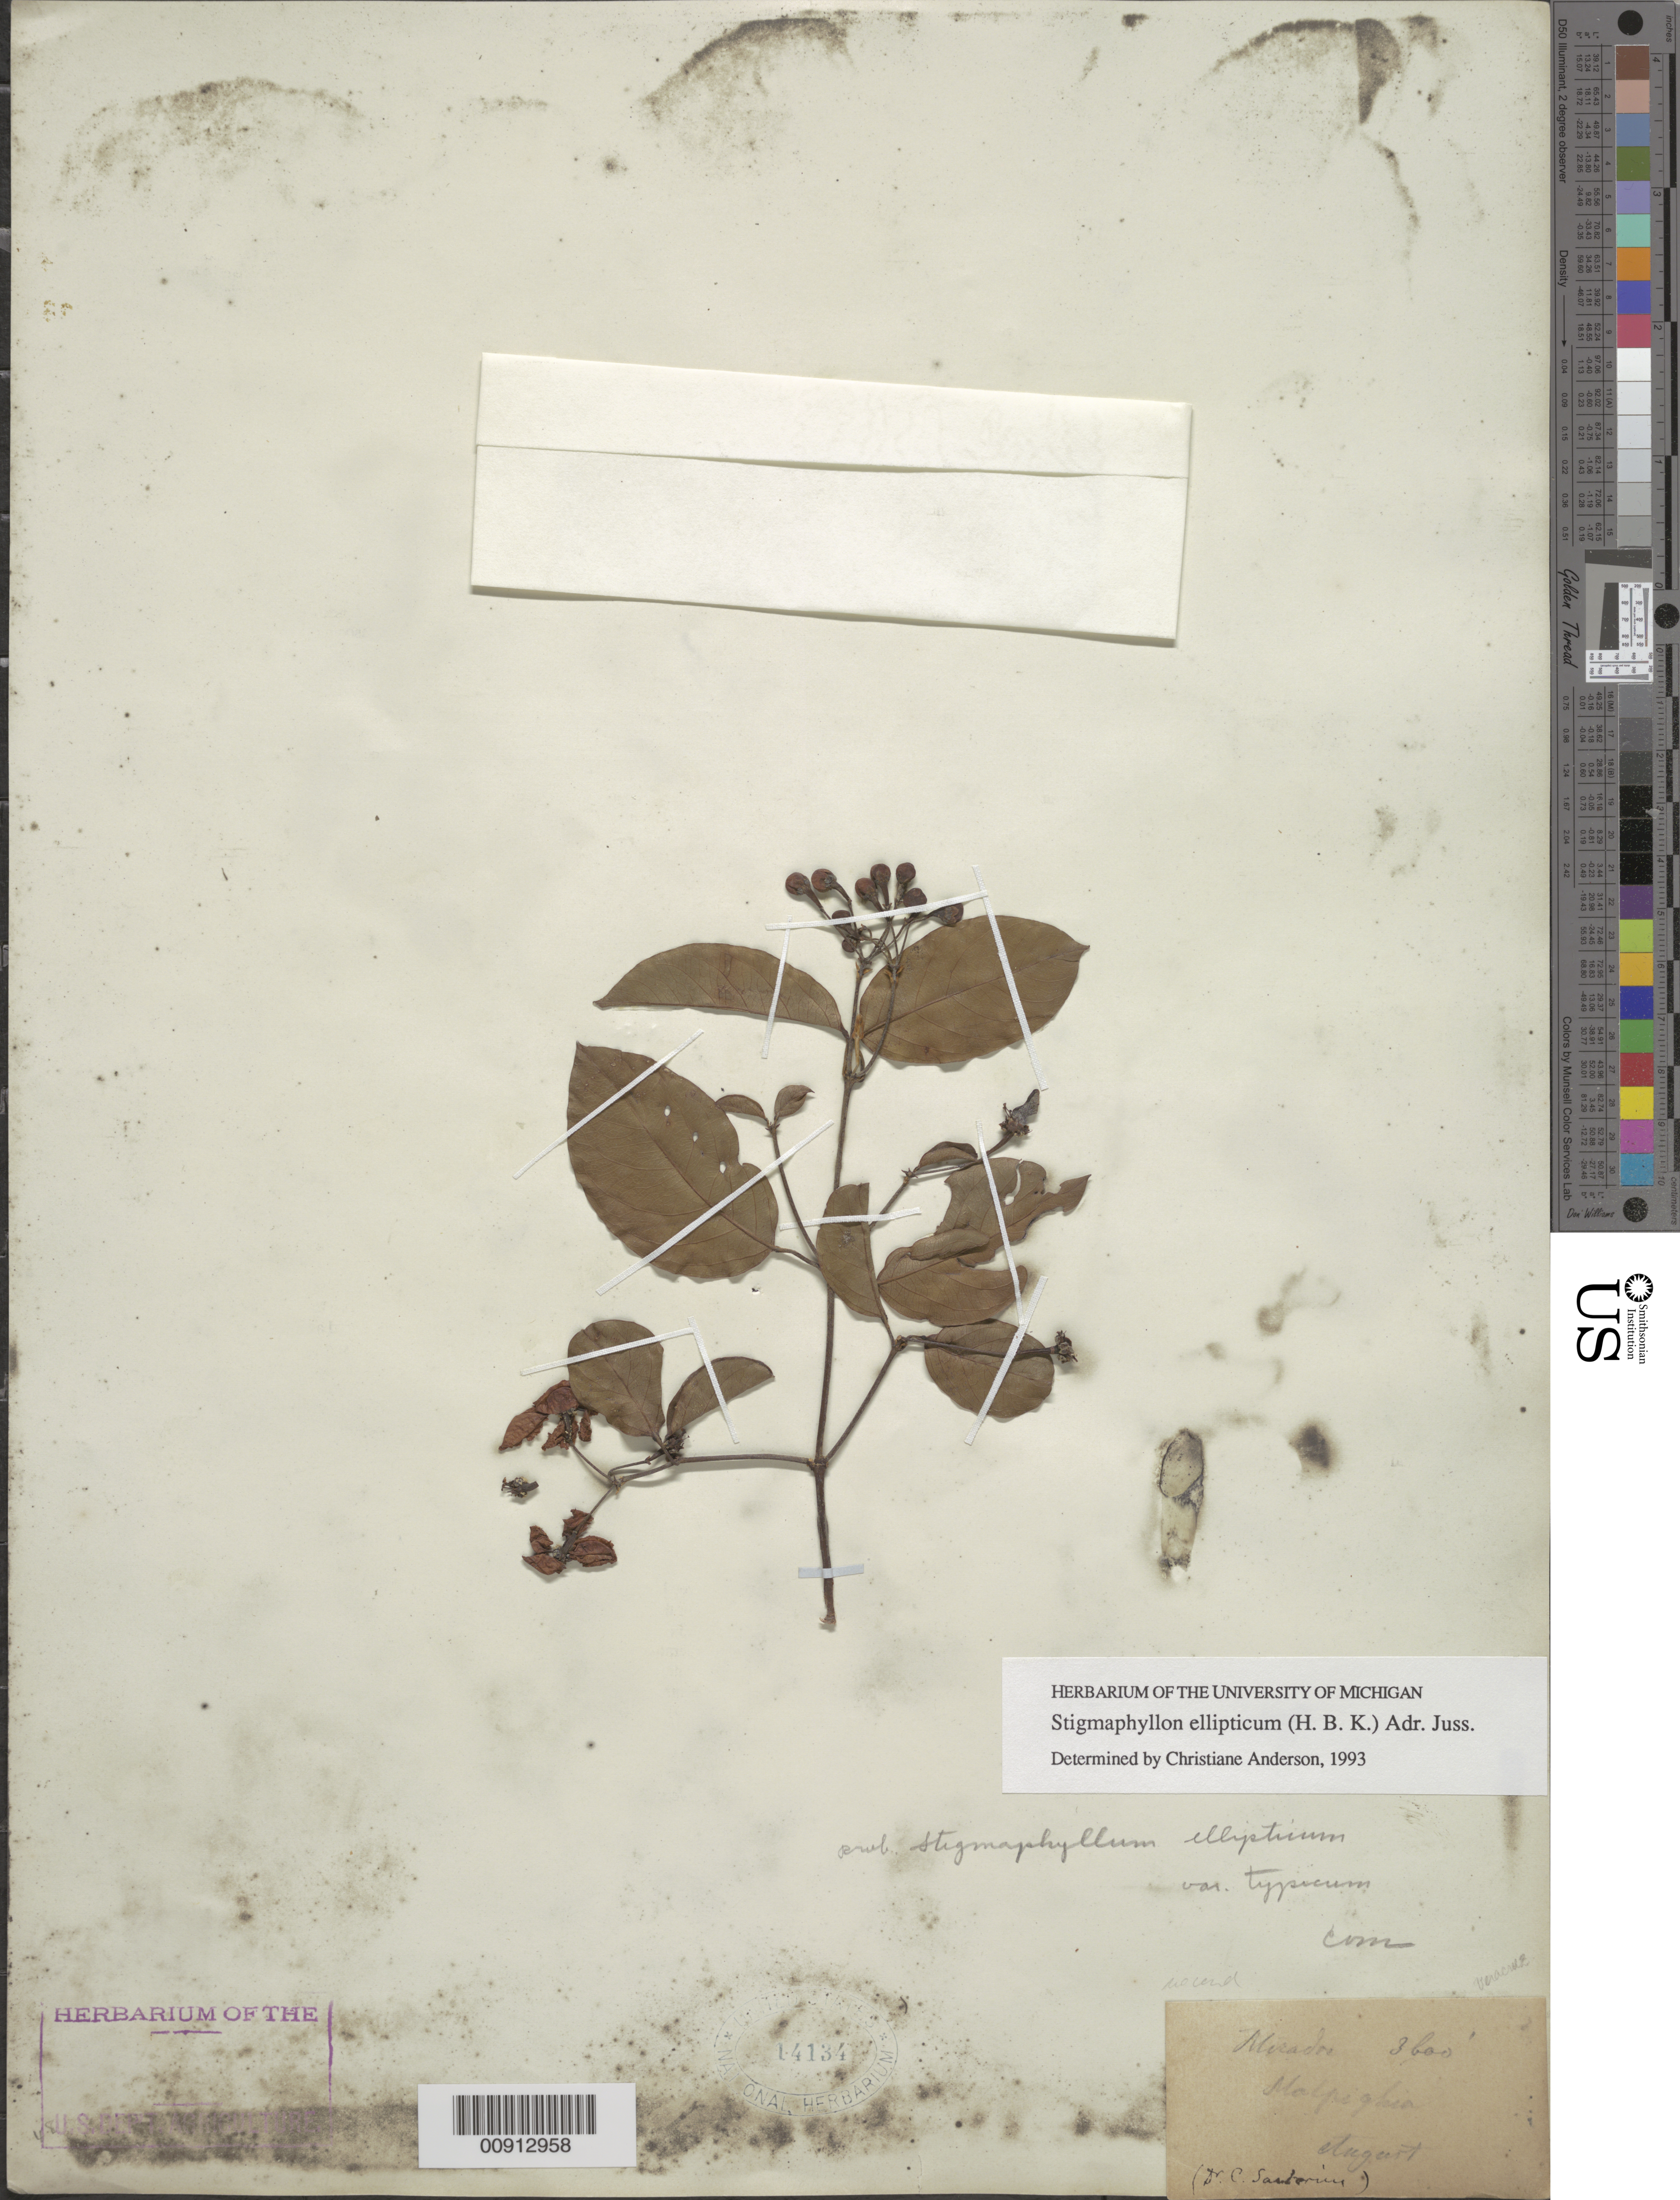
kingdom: Plantae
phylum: Tracheophyta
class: Magnoliopsida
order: Malpighiales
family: Malpighiaceae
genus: Stigmaphyllon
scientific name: Stigmaphyllon ellipticum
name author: (Kunth) A. Juss.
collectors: C. Sartorius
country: Mexico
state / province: Veracruz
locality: Mirador.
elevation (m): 1097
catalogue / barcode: US 14134